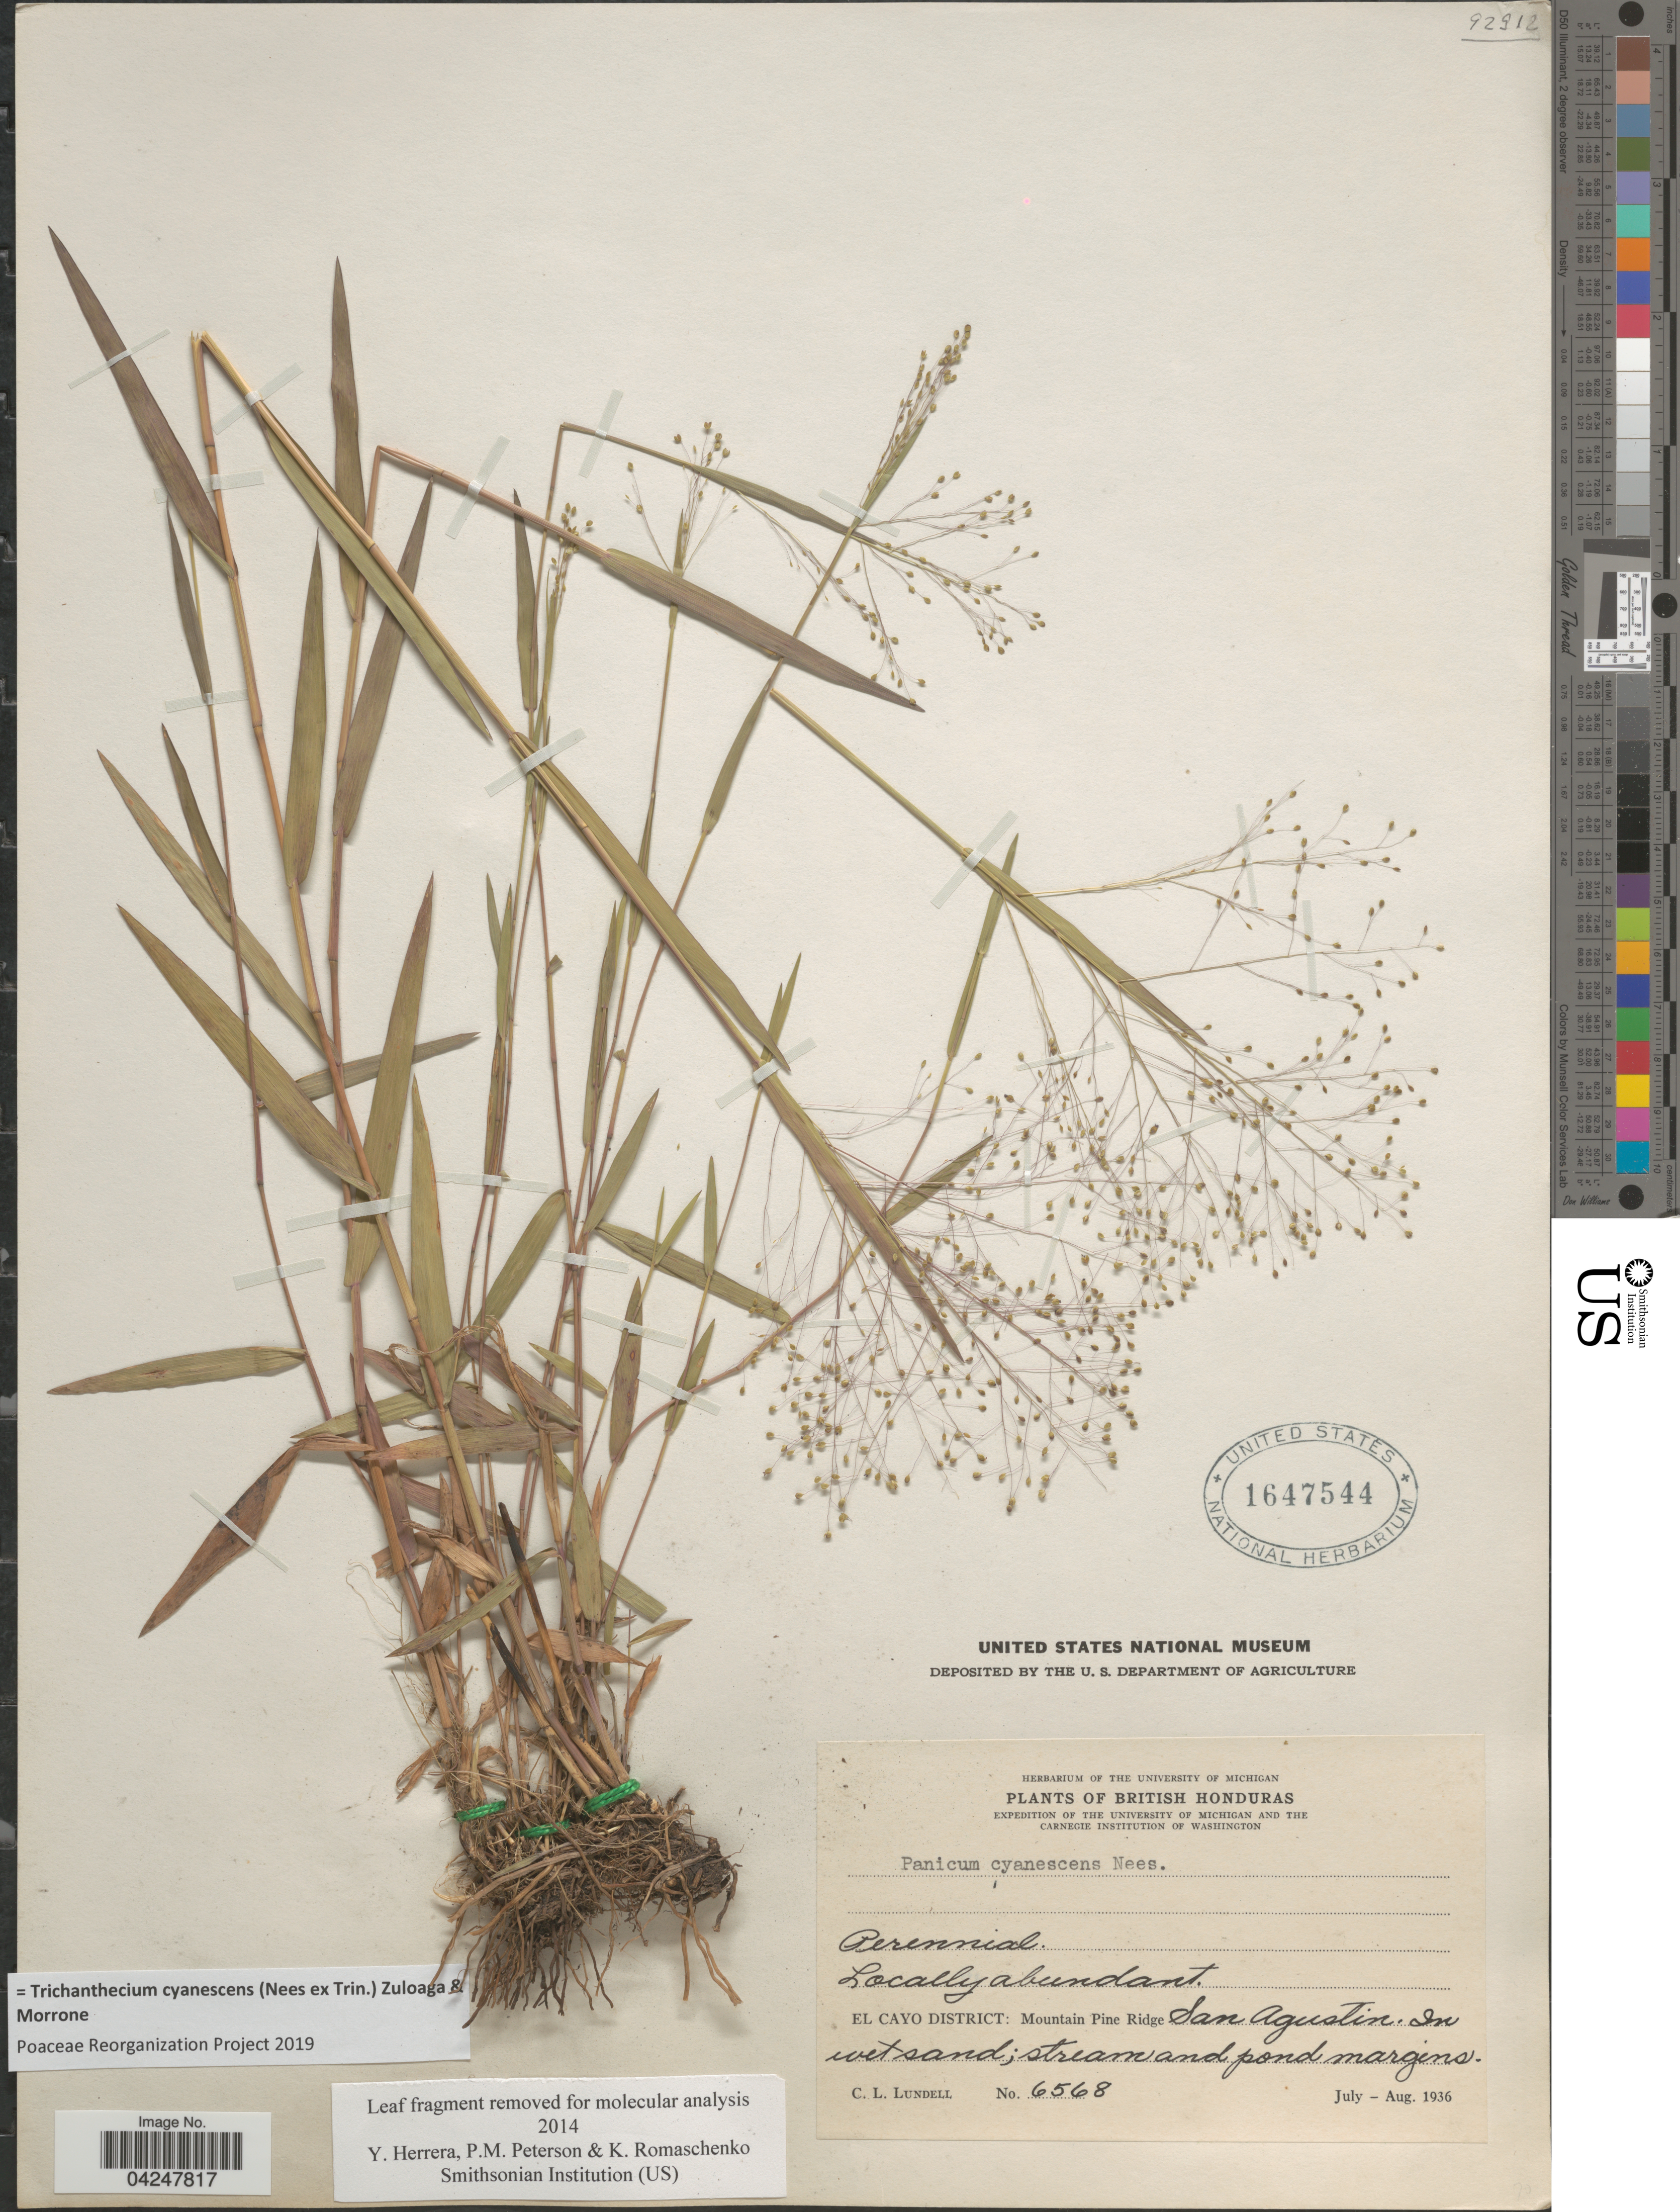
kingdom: Plantae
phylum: Tracheophyta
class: Liliopsida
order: Poales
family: Poaceae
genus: Trichanthecium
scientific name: Trichanthecium cyanescens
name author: (Nees ex Trin.) Zuloaga & Morrone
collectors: C. L. Lundell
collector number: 6568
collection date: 1936-07/1936-08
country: Belize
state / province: Cayo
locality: British Honduras. Expedition Of The University Of Michigan And The Carnegie Institution Of Washington. El Cayo District: Mountain Pine Ridge San Agustin.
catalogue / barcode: US 1647544